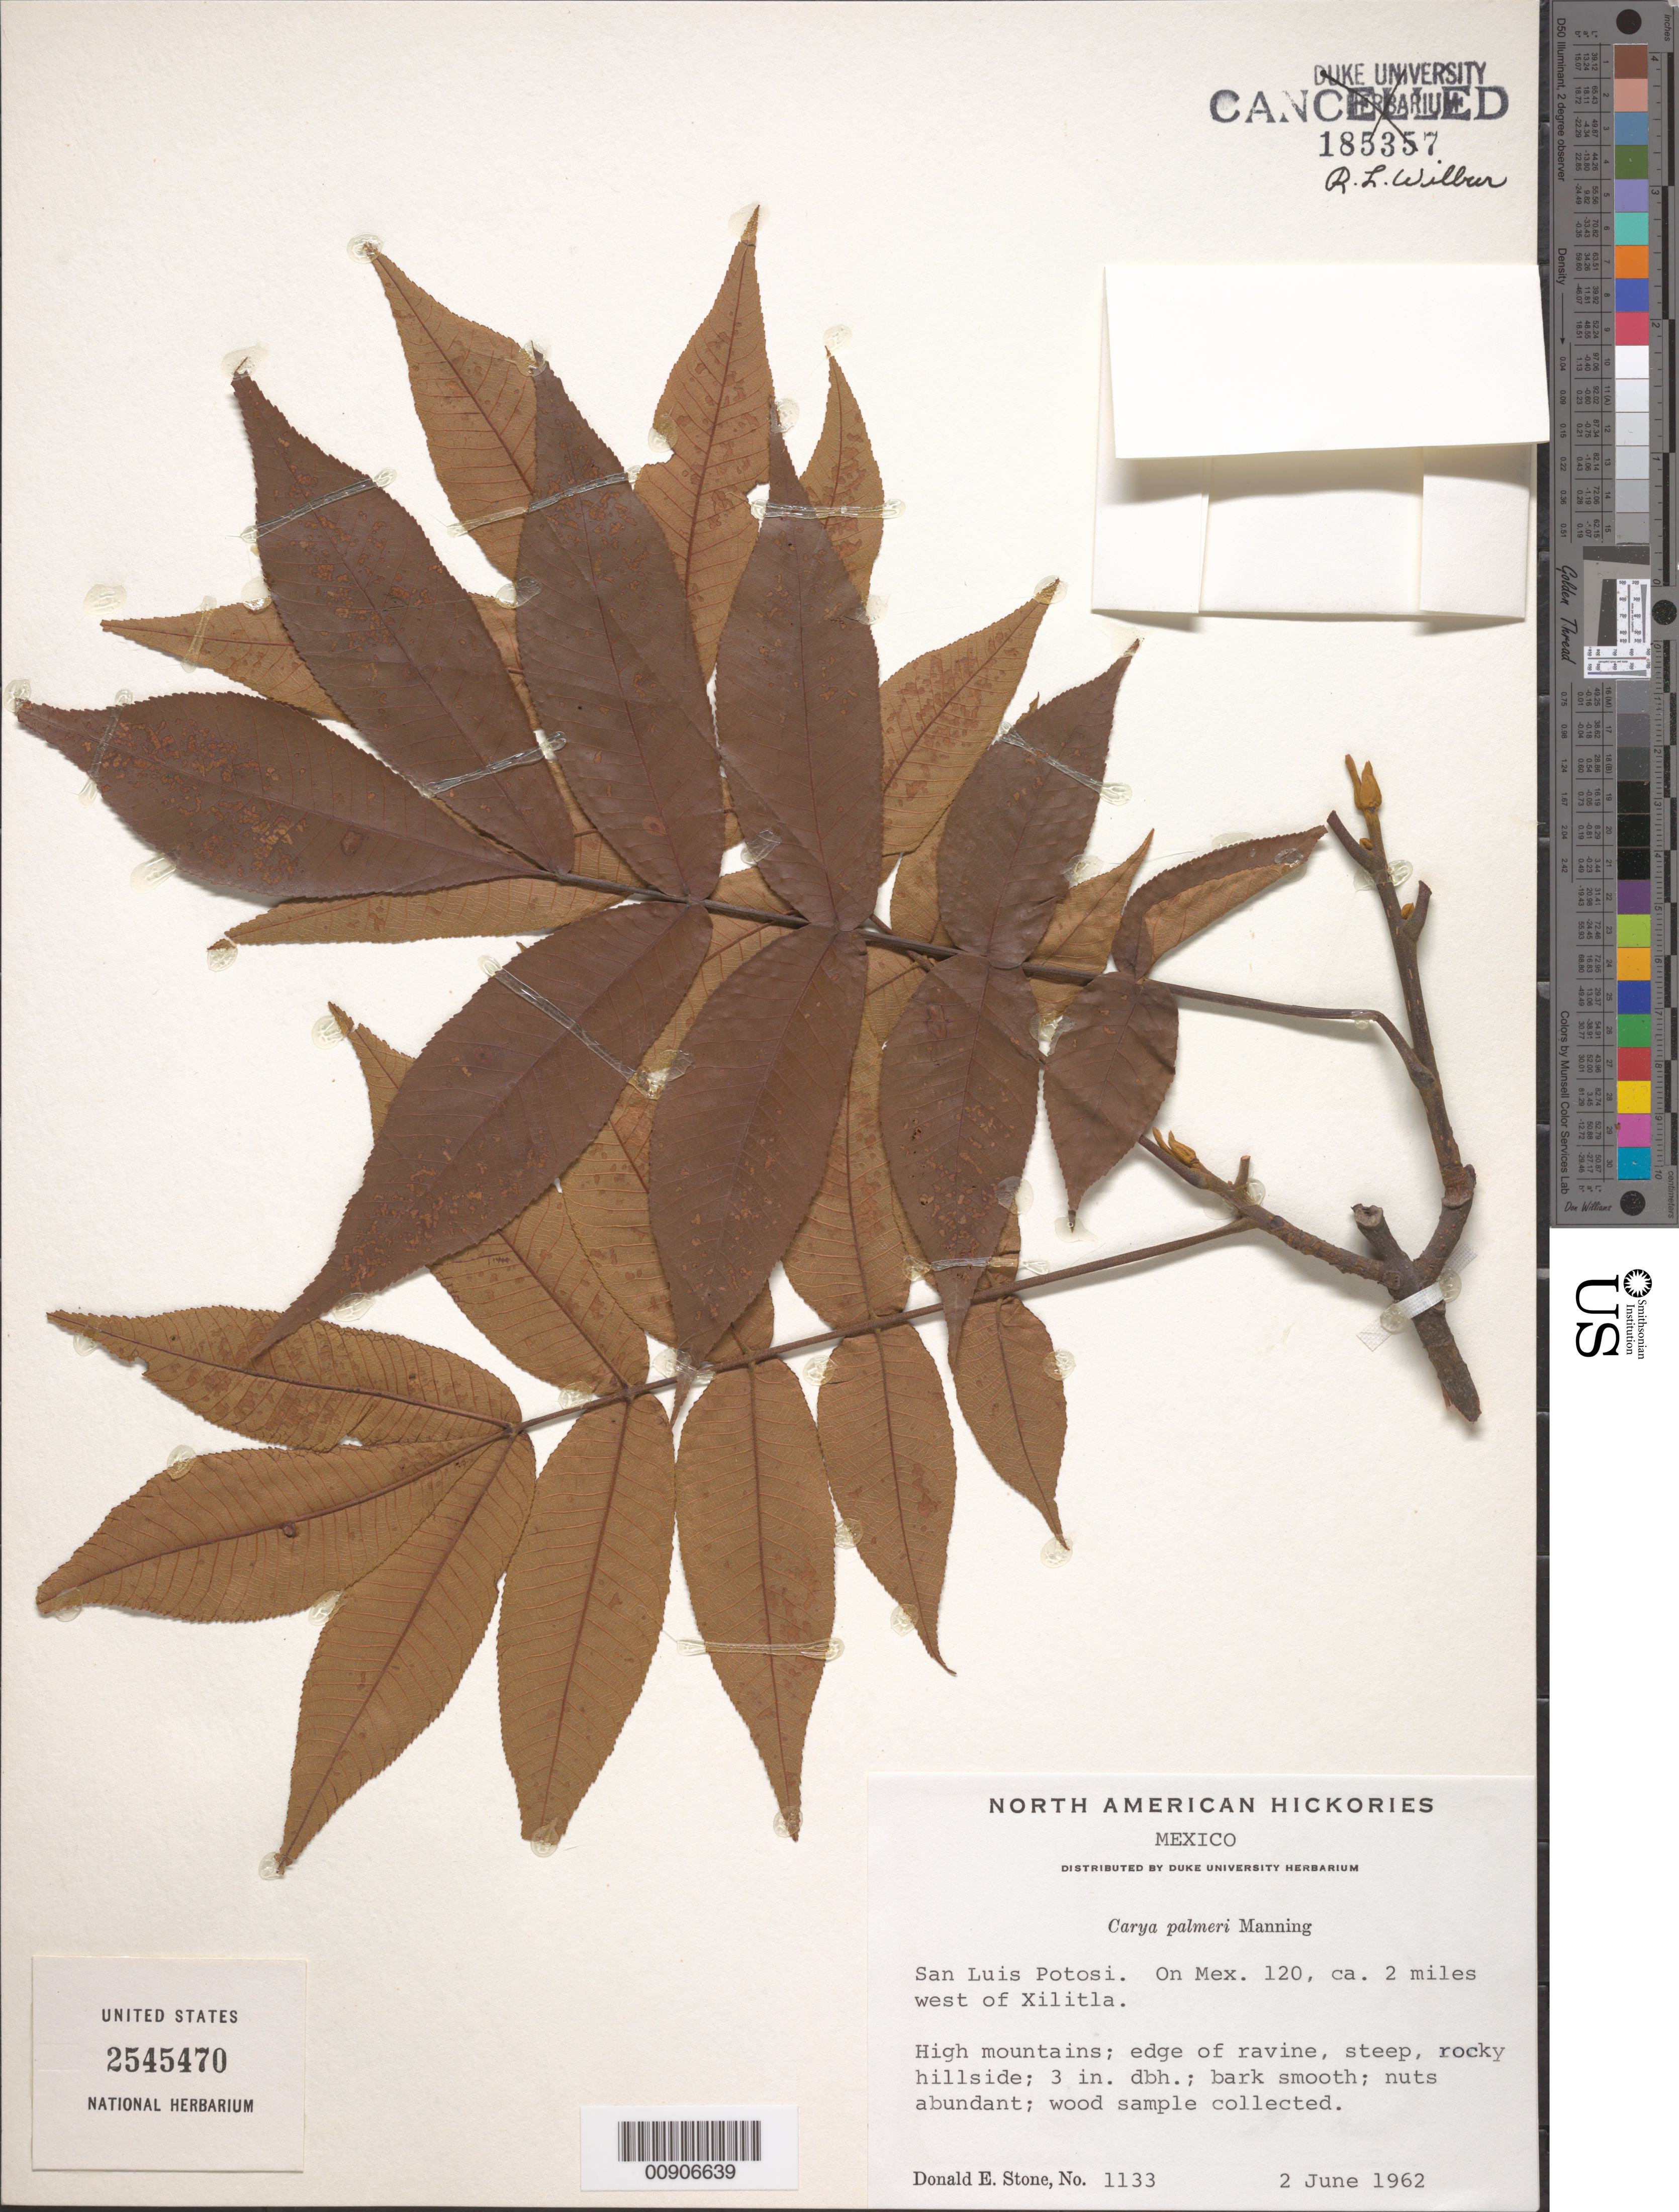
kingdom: Plantae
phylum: Tracheophyta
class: Magnoliopsida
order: Fagales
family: Juglandaceae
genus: Carya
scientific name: Carya palmeri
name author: Manning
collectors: D. E. Stone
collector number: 1133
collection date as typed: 02 Jun 1962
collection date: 1962-06-02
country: Mexico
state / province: San Luis Potosí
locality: San Luis Potosí. On Mex. 120, ca. 2 miles west of Xilitla.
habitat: High mountains; edge of ravine, steep, rocky hillside.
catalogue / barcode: US 2545470